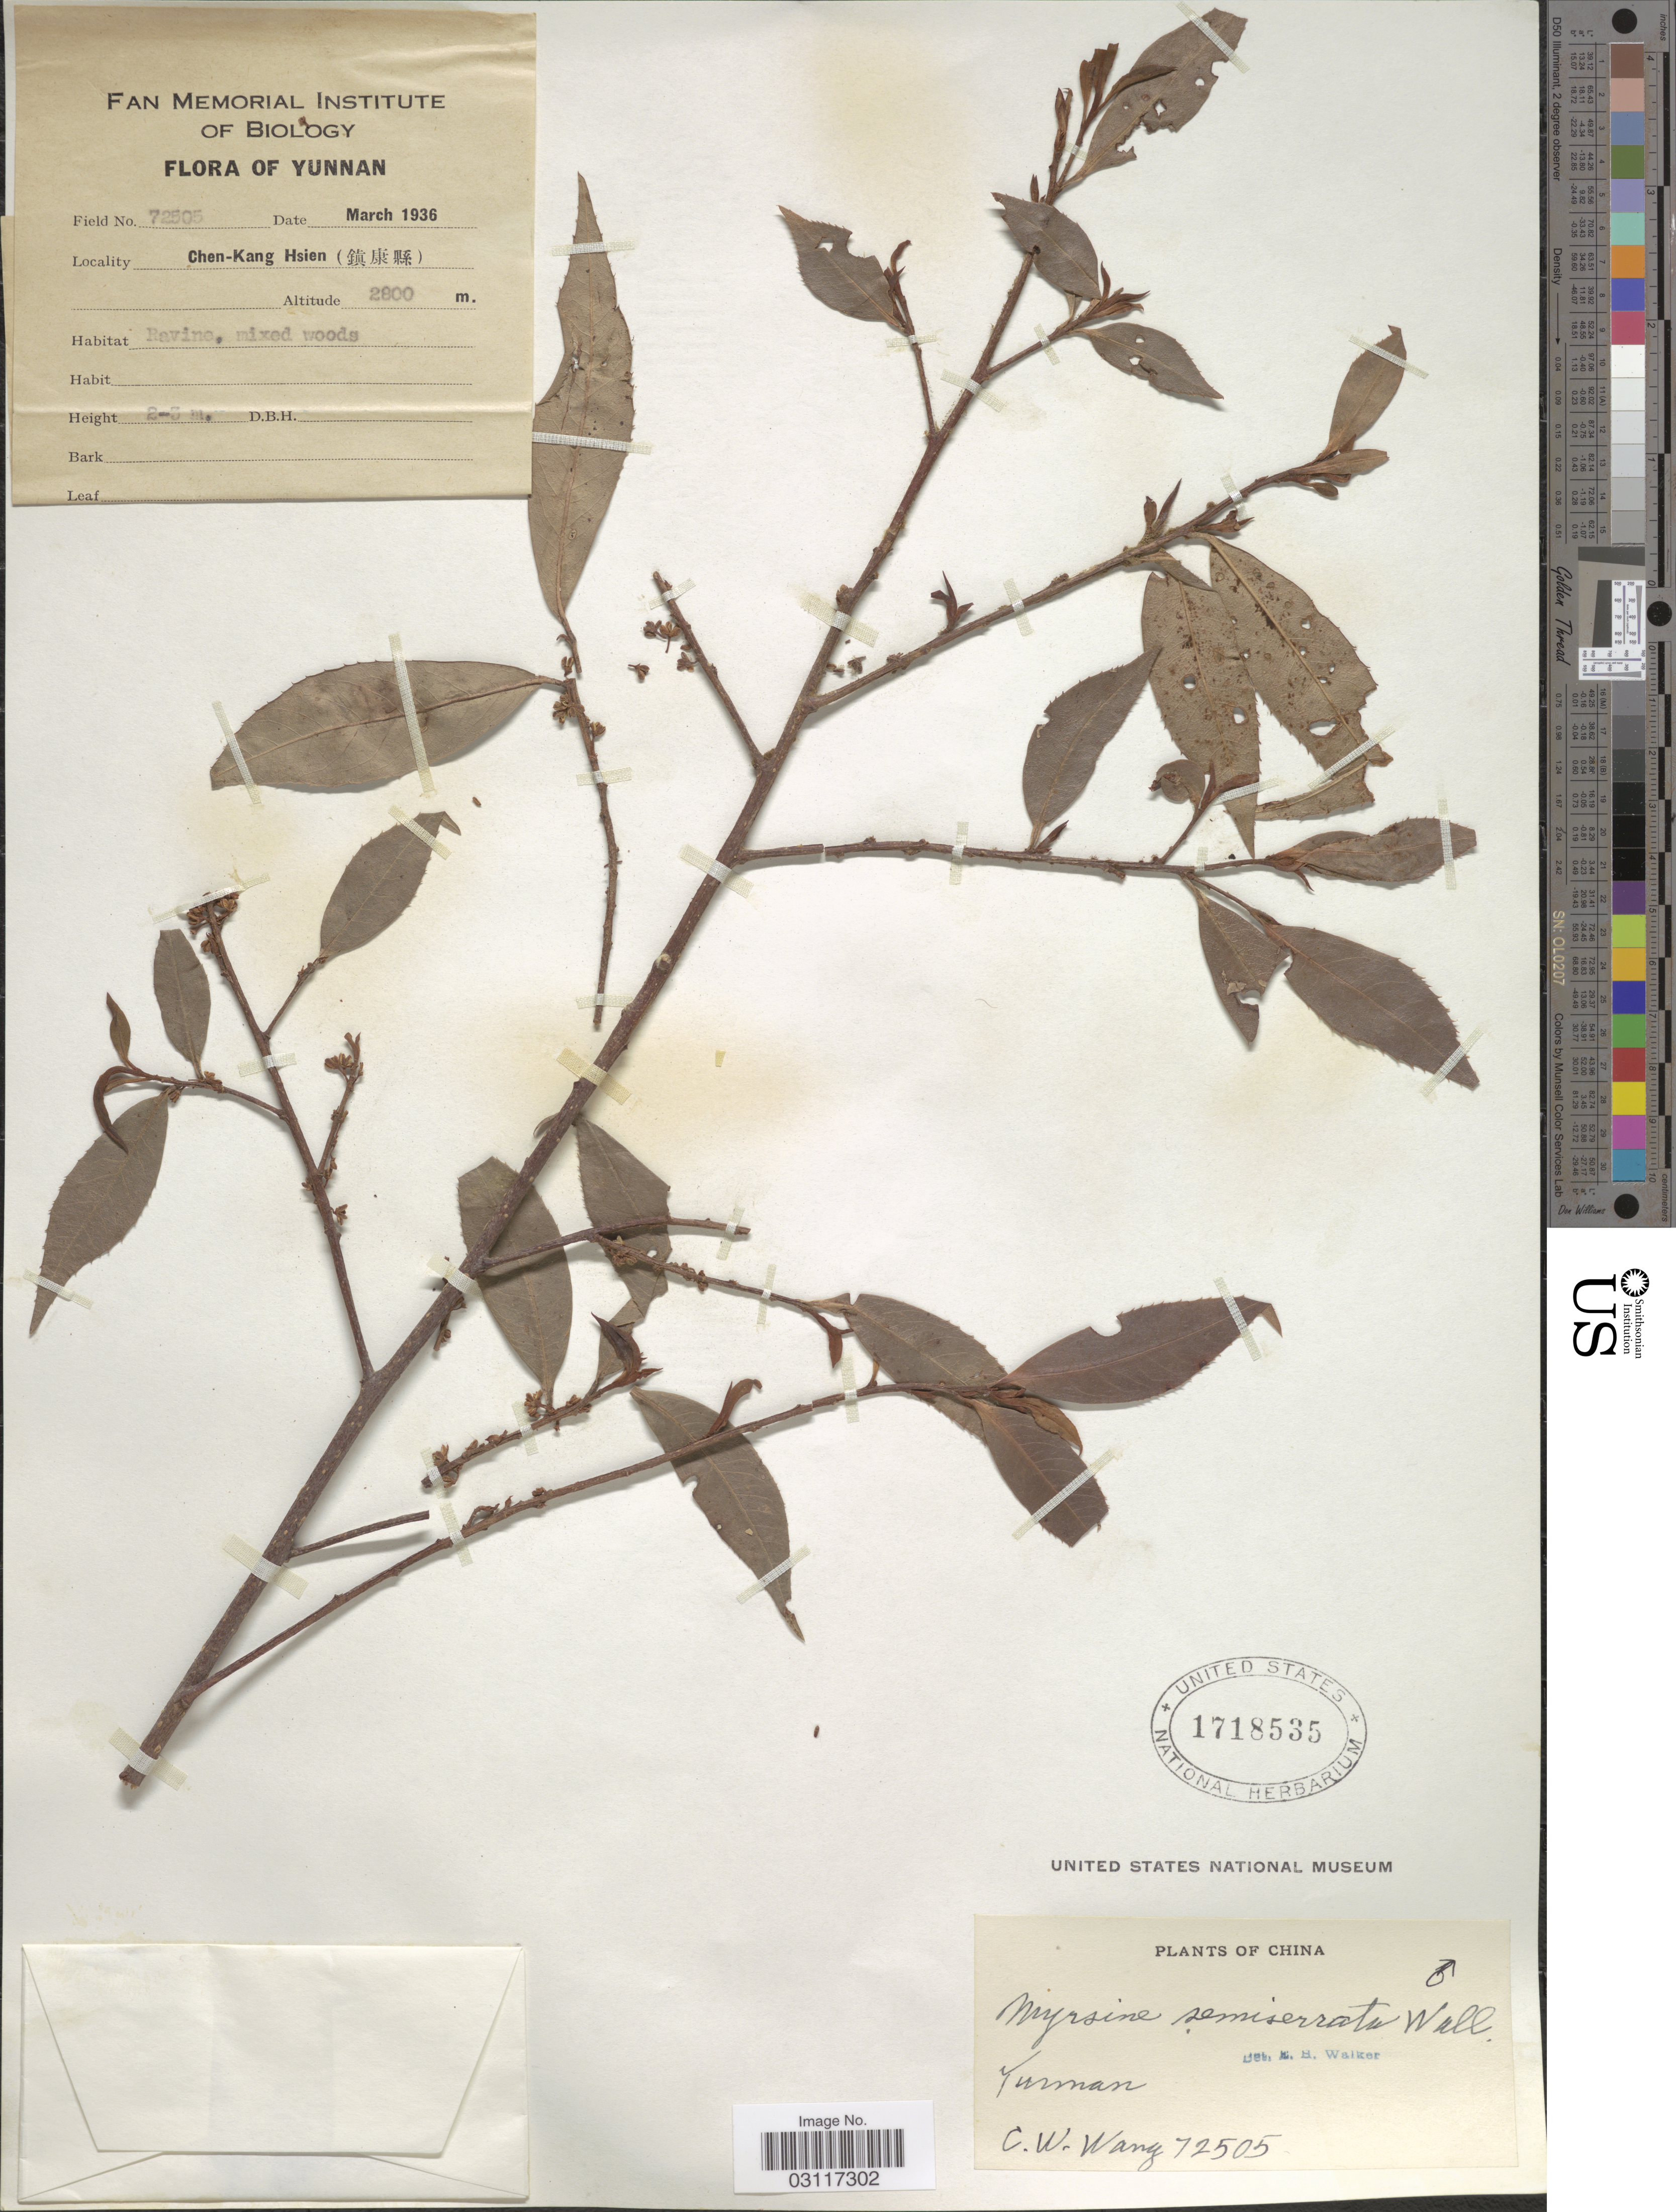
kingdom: Plantae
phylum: Tracheophyta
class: Magnoliopsida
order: Ericales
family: Primulaceae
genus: Myrsine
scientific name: Myrsine semiserrata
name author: Wall.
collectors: C. W. Wang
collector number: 72505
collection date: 1936-03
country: China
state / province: Yunnan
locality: Chen-Kang Hsien.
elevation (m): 2800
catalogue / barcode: US 1718535